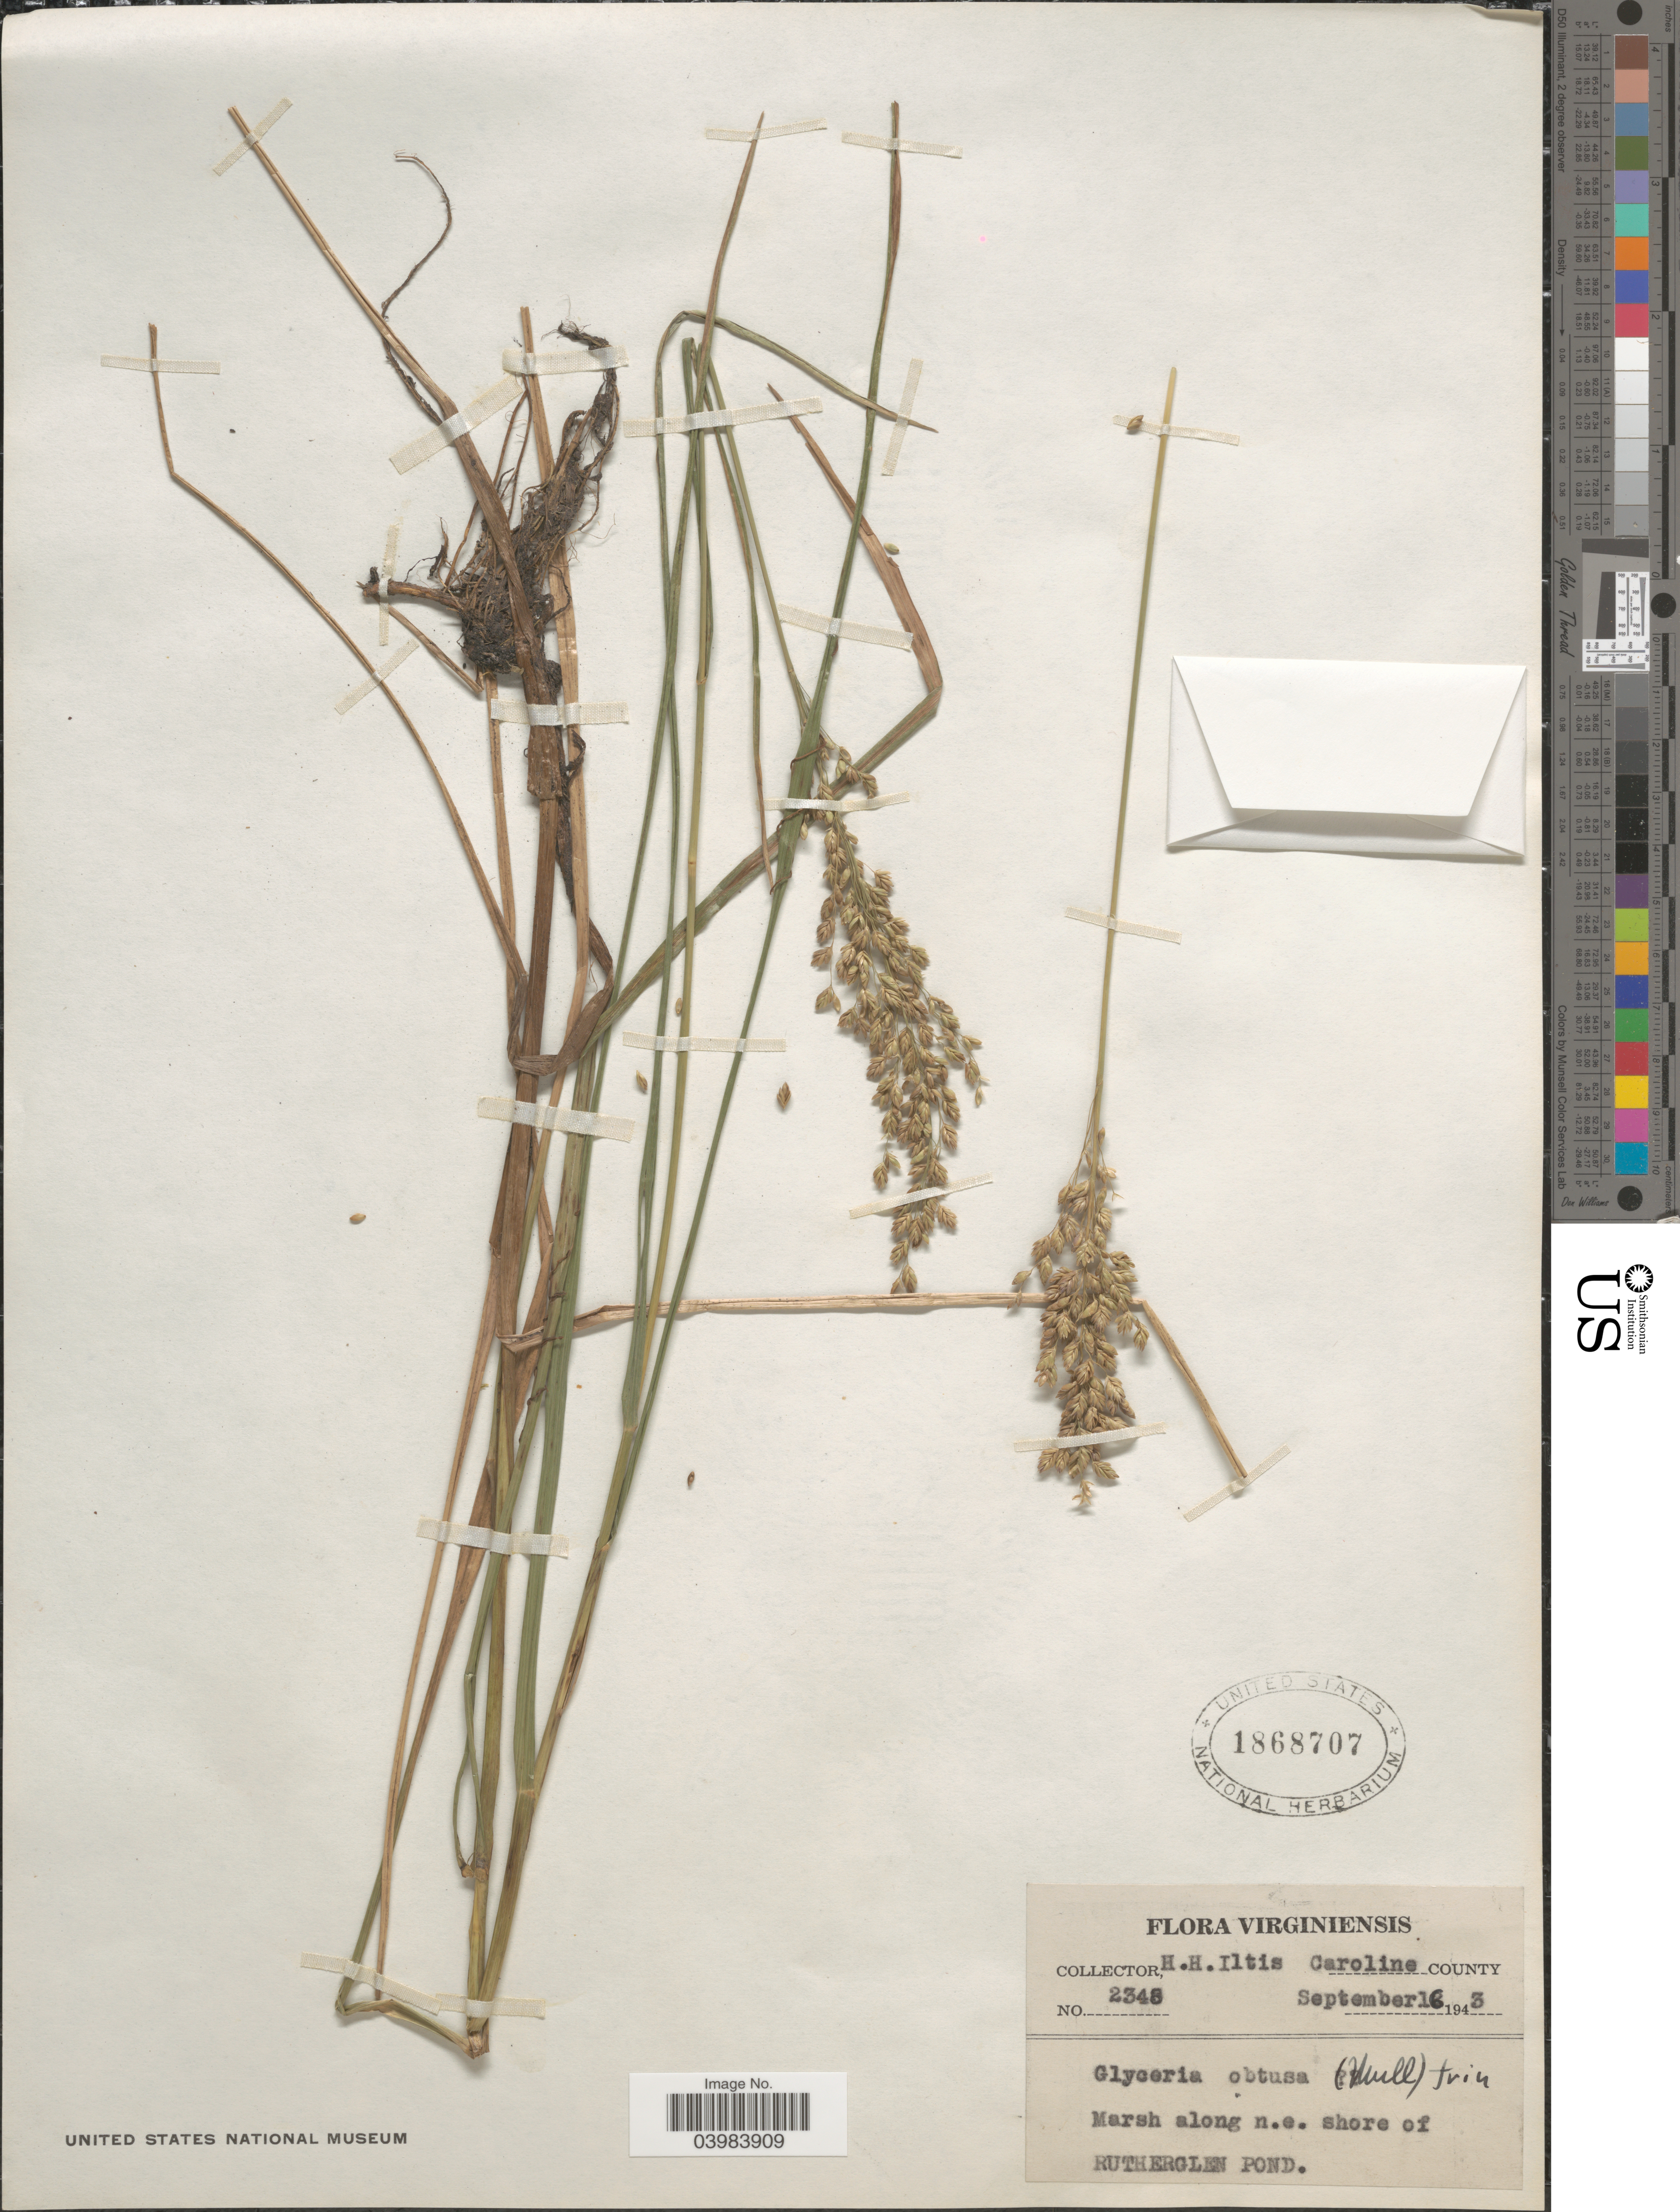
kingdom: Plantae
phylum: Tracheophyta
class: Liliopsida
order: Poales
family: Poaceae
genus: Glyceria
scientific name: Glyceria obtusa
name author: (Muhl.) Trin.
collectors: H. H. Iltis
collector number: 2348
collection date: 1943-09-16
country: United States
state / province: Virginia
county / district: Caroline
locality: Caroline County. Marsh along n.e. shore of Rutherglen Pond.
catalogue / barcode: US 1868707